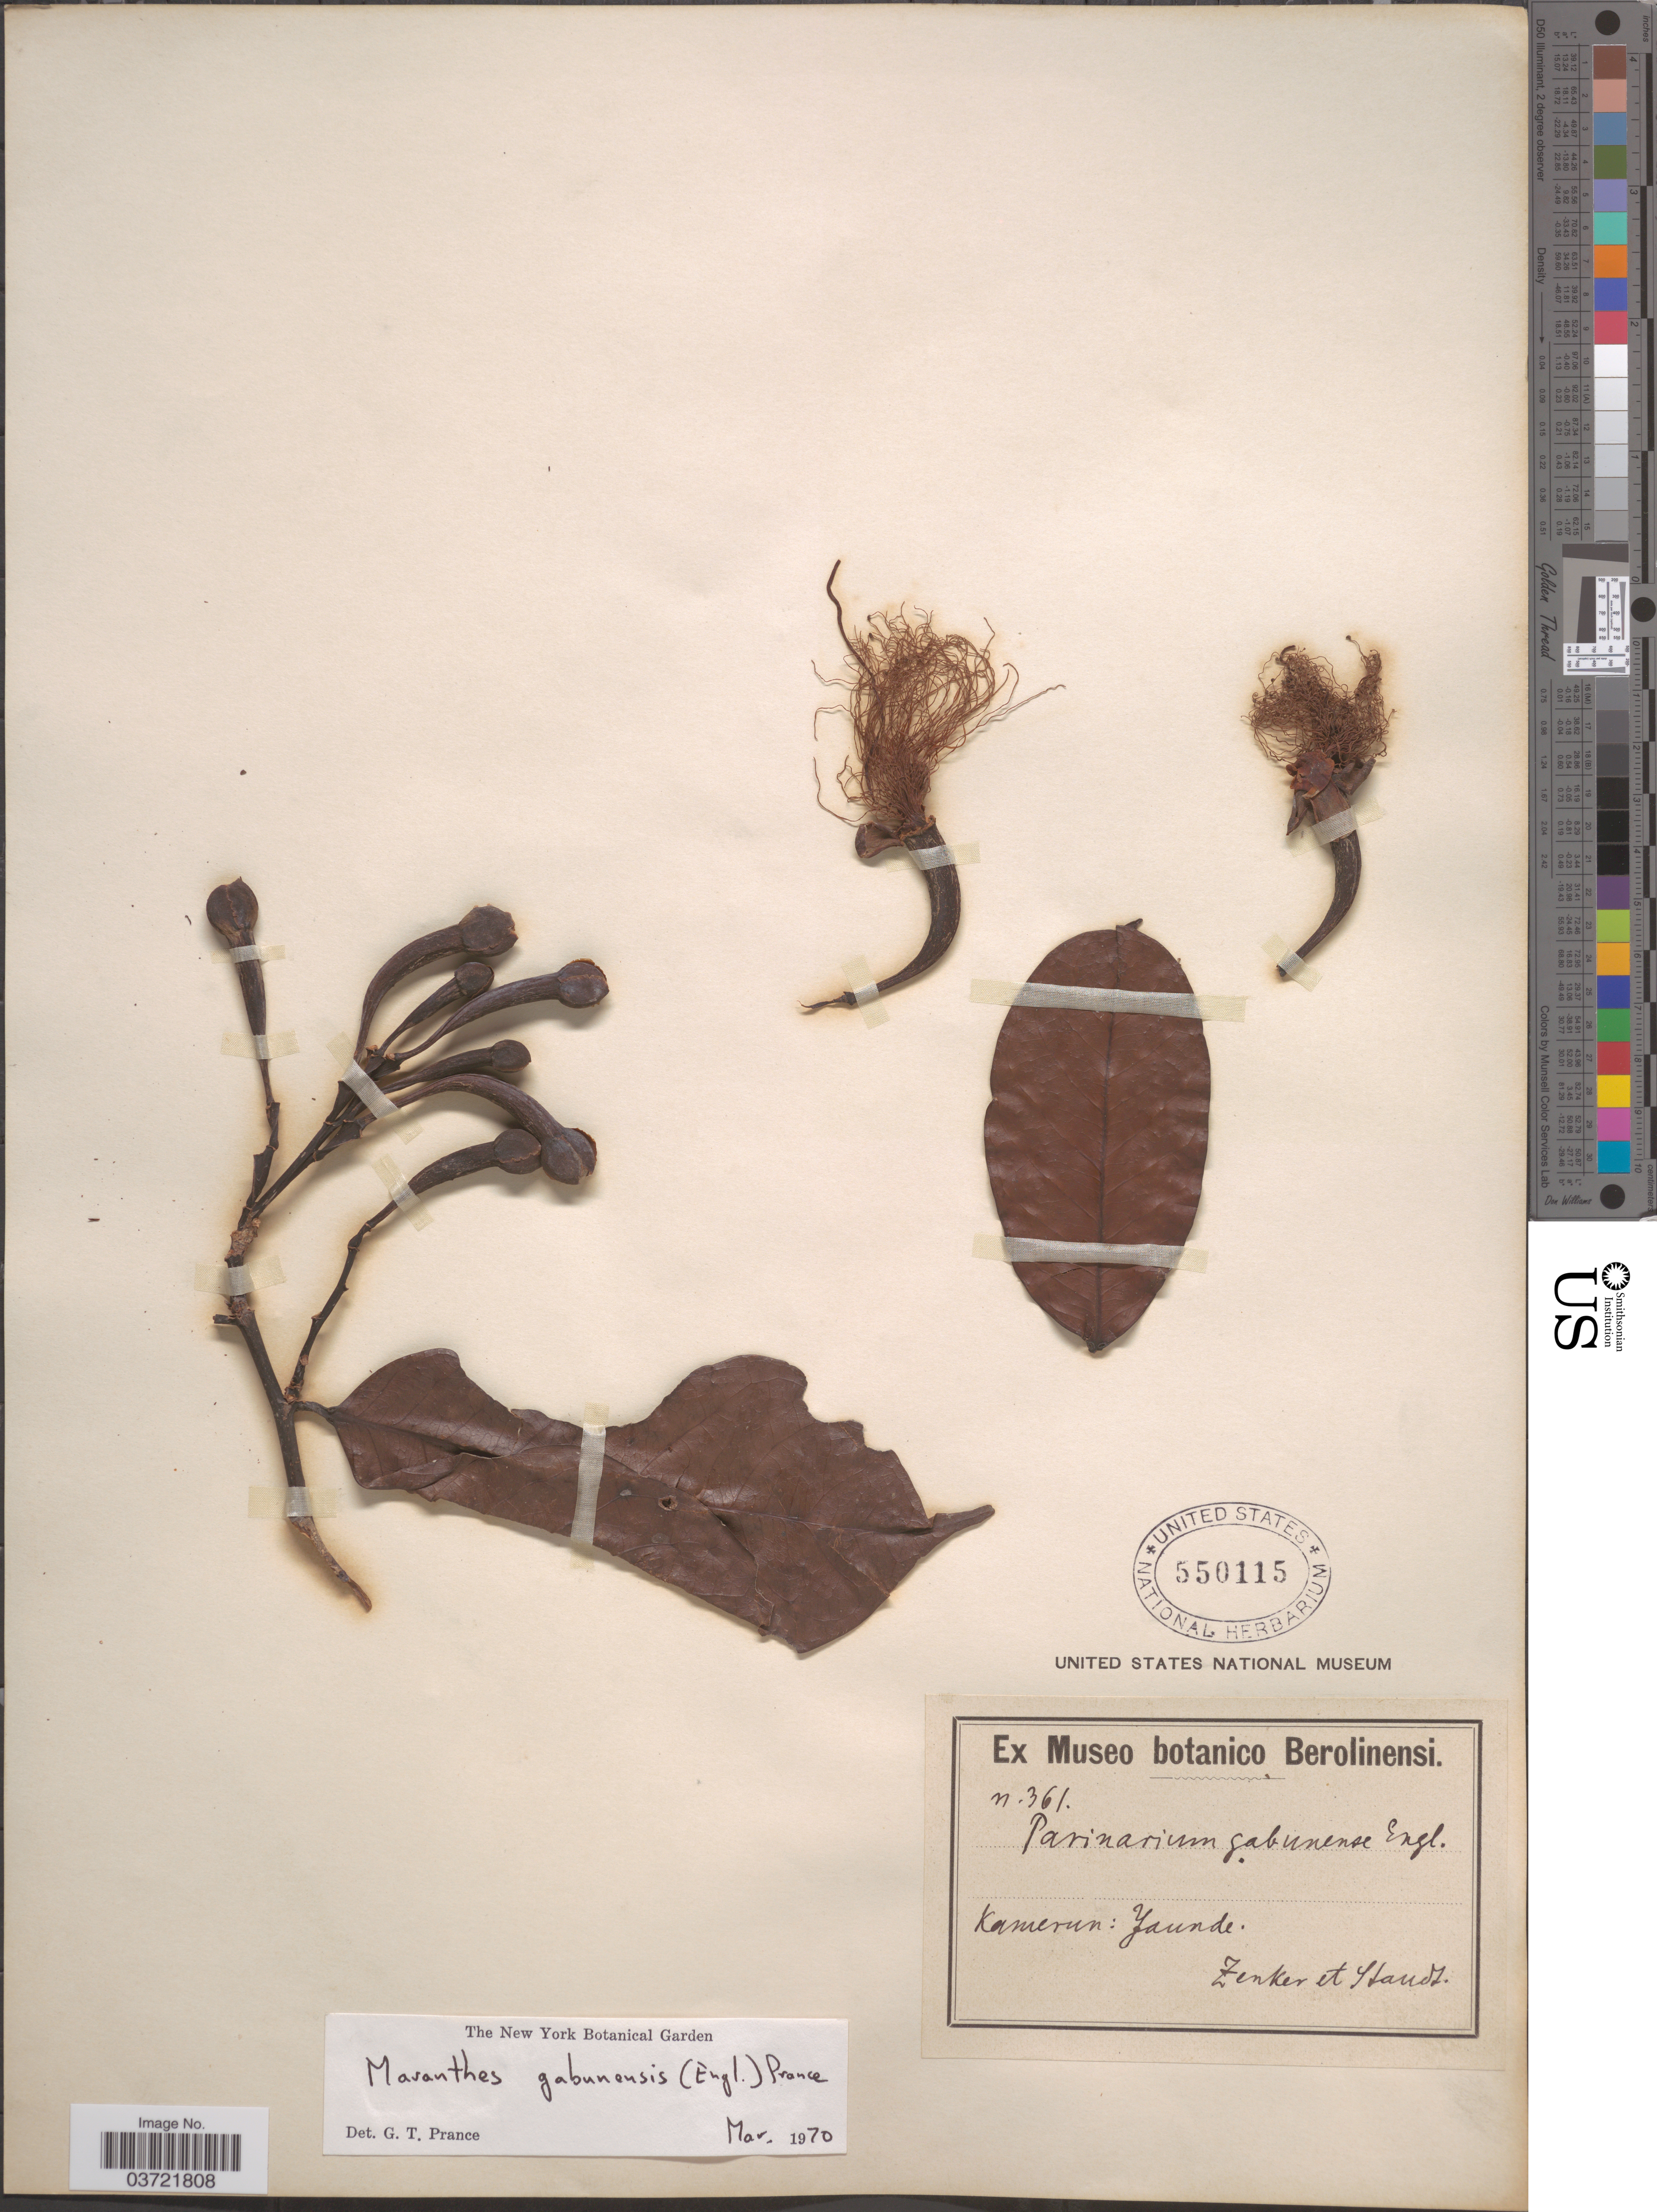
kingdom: Plantae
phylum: Tracheophyta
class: Magnoliopsida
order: Malpighiales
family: Chrysobalanaceae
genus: Maranthes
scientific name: Maranthes gabunensis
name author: (Engl.) Prance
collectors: Zenker, -- & -. Staudt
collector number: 361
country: Cameroon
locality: Yaunde.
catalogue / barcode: US 550115